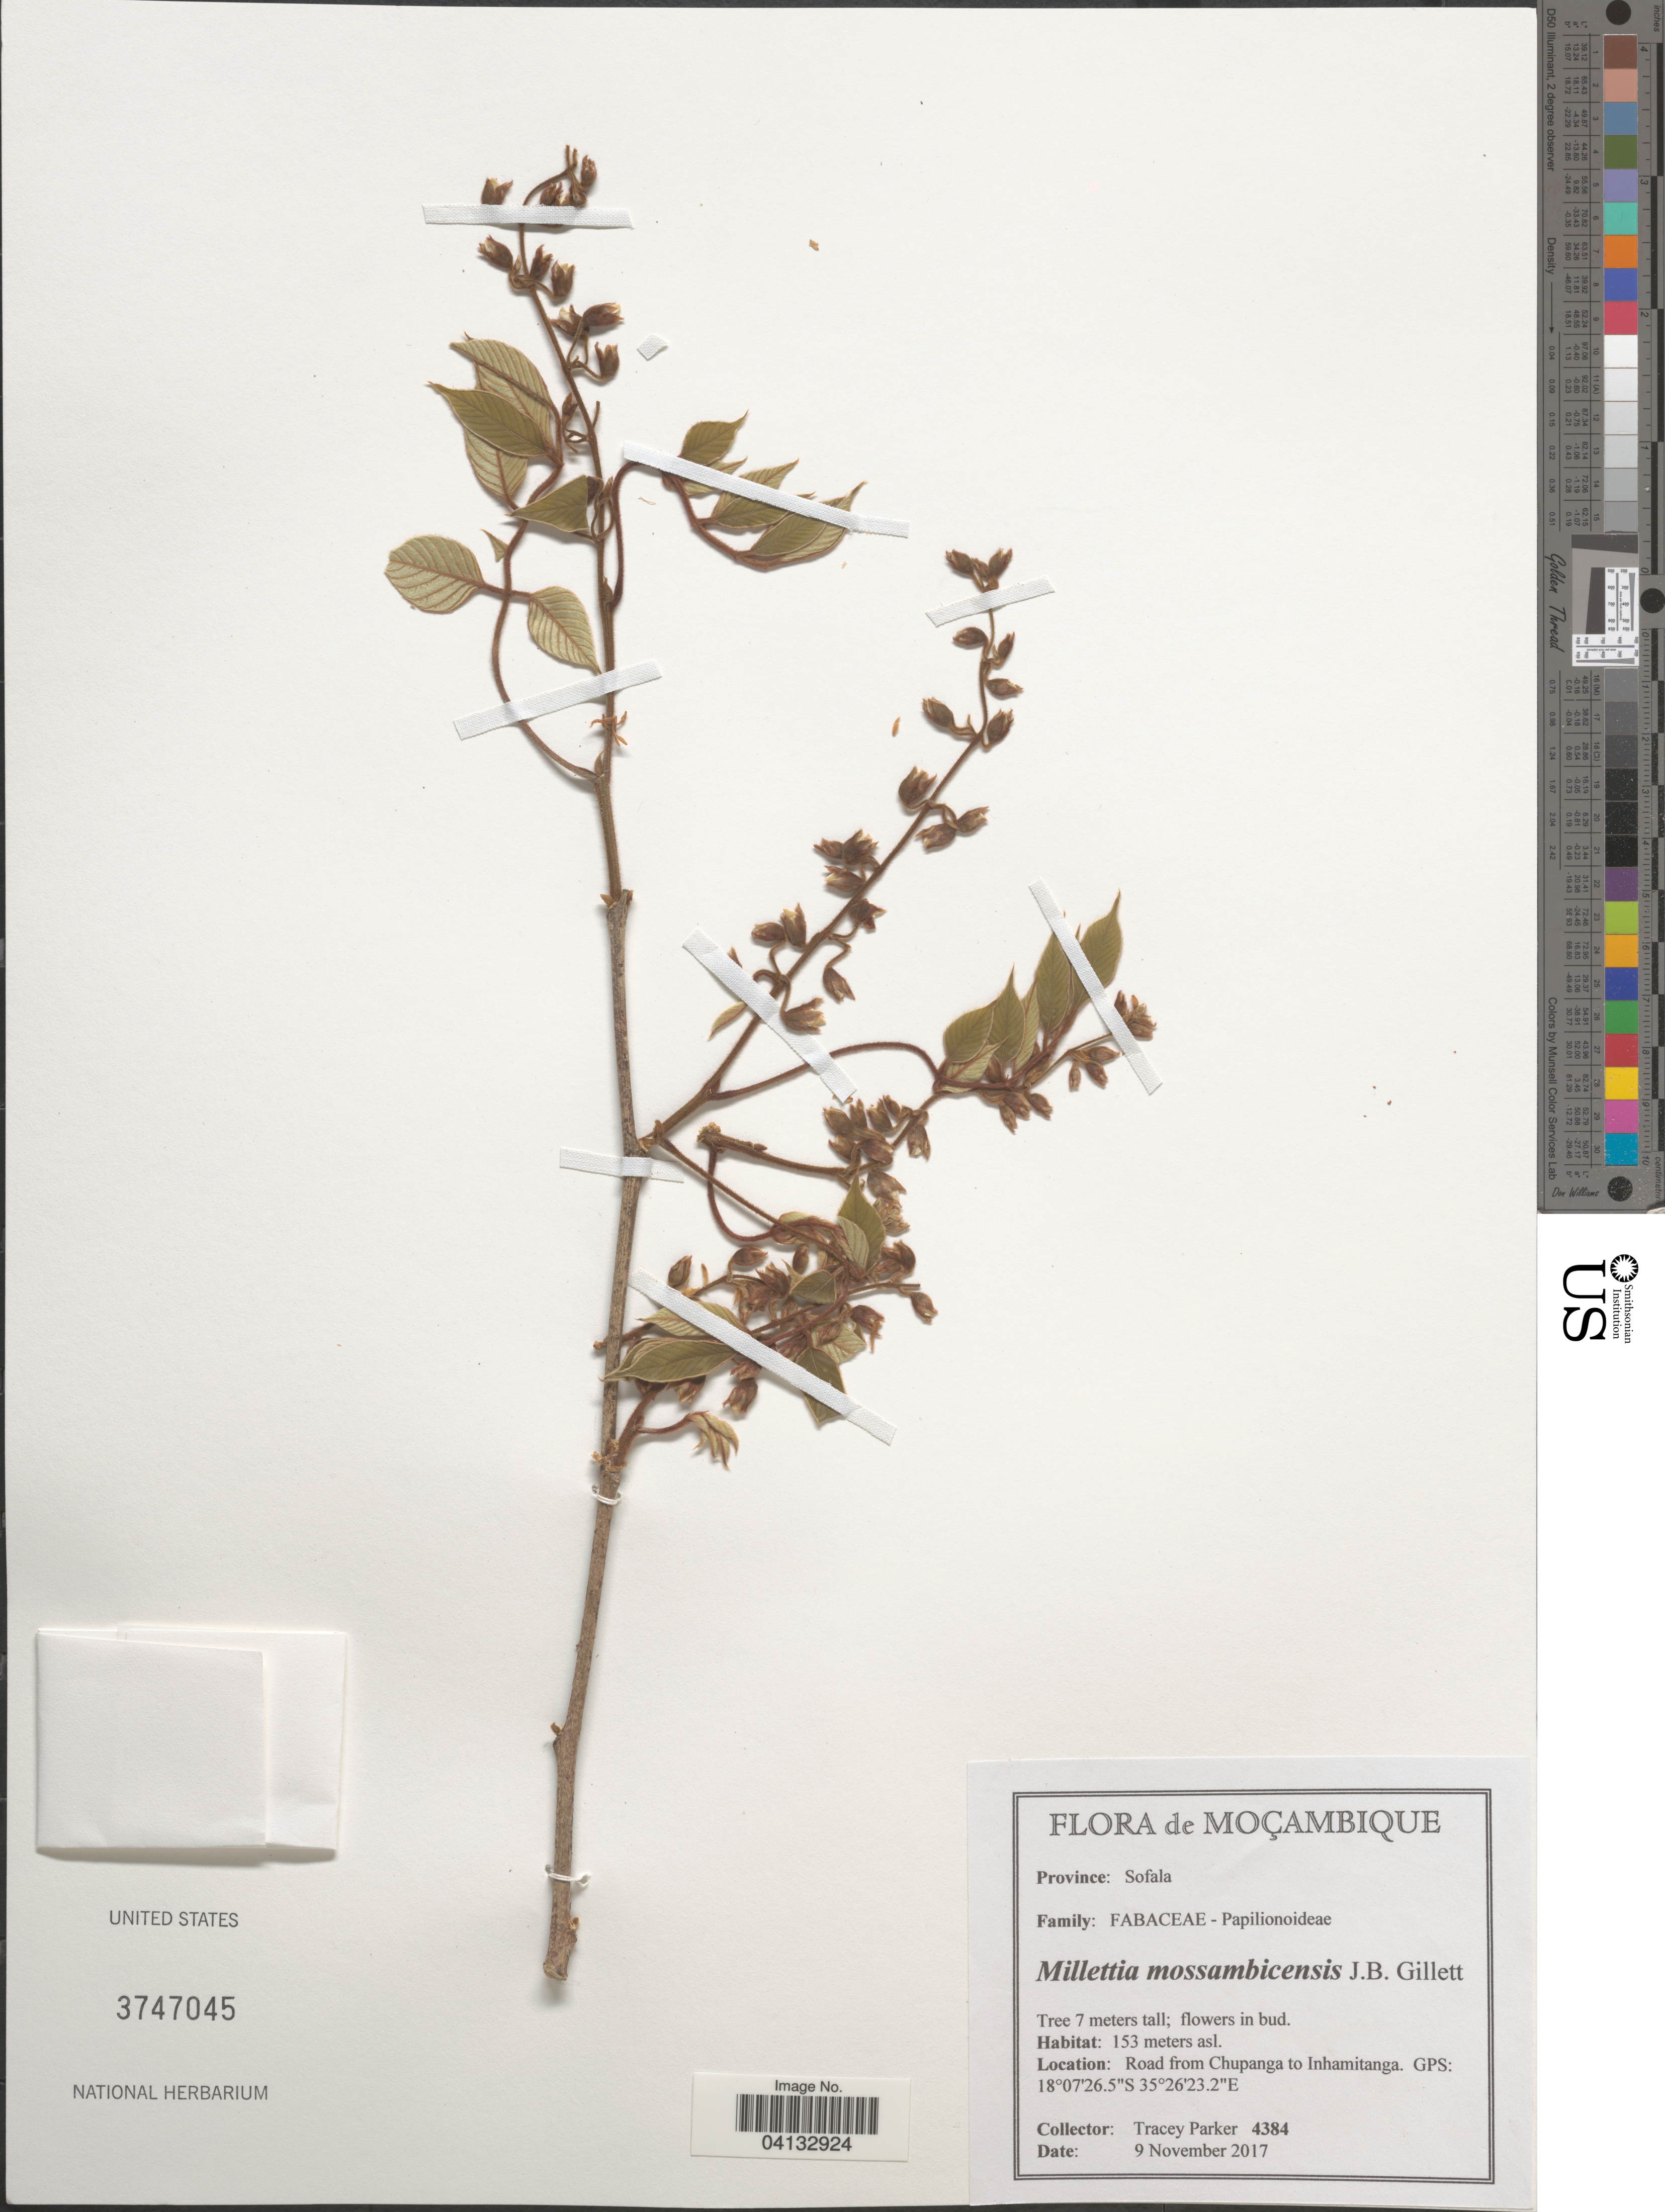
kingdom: Plantae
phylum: Tracheophyta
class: Magnoliopsida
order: Fabales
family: Fabaceae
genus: Millettia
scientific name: Millettia mossambicensis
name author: J.B. Gillett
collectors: T. Parker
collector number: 4384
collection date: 2017-11-09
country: Mozambique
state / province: Sofala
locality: Road from Chupanga to Inhamitanga.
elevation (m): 153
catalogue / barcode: US 3747045